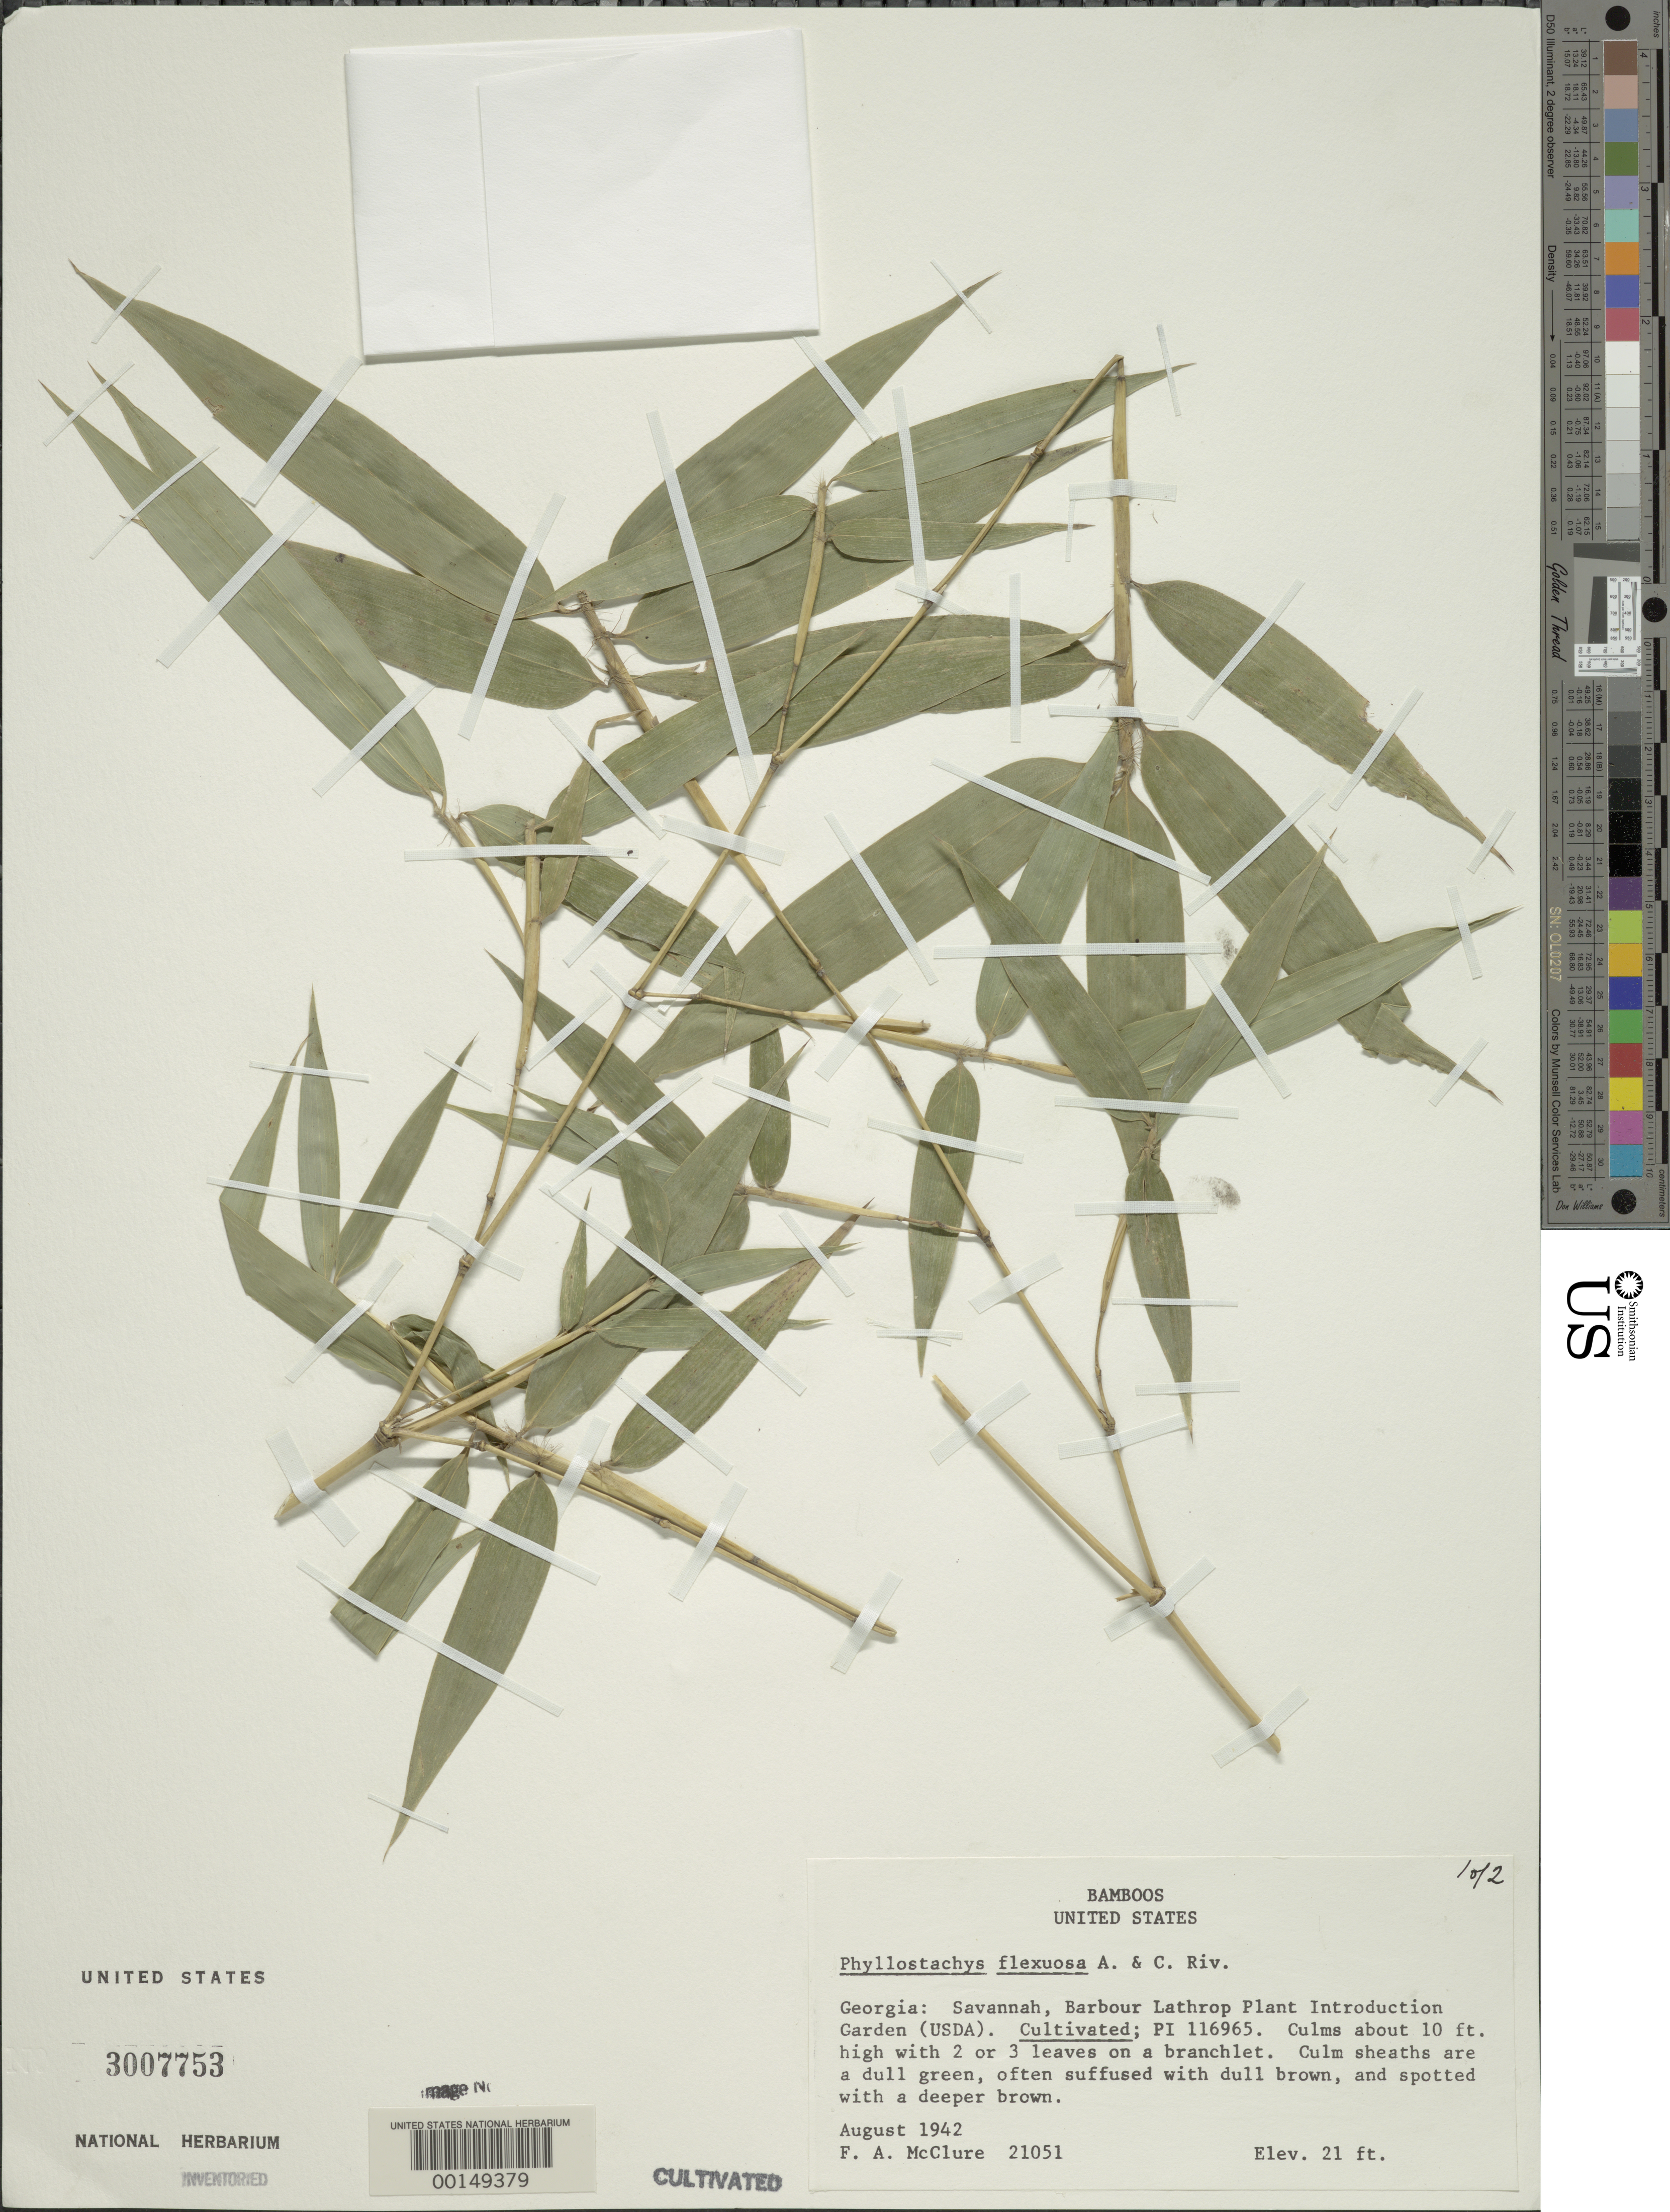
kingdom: Plantae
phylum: Tracheophyta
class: Liliopsida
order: Poales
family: Poaceae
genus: Phyllostachys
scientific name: Phyllostachys flexuosa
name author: Rivière & C. Rivière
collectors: F. A. McClure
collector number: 21051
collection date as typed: Aug 1942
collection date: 1942-08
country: United States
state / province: Georgia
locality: Savannah, barbour lathrop p.i. garden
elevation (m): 6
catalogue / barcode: US 3007753